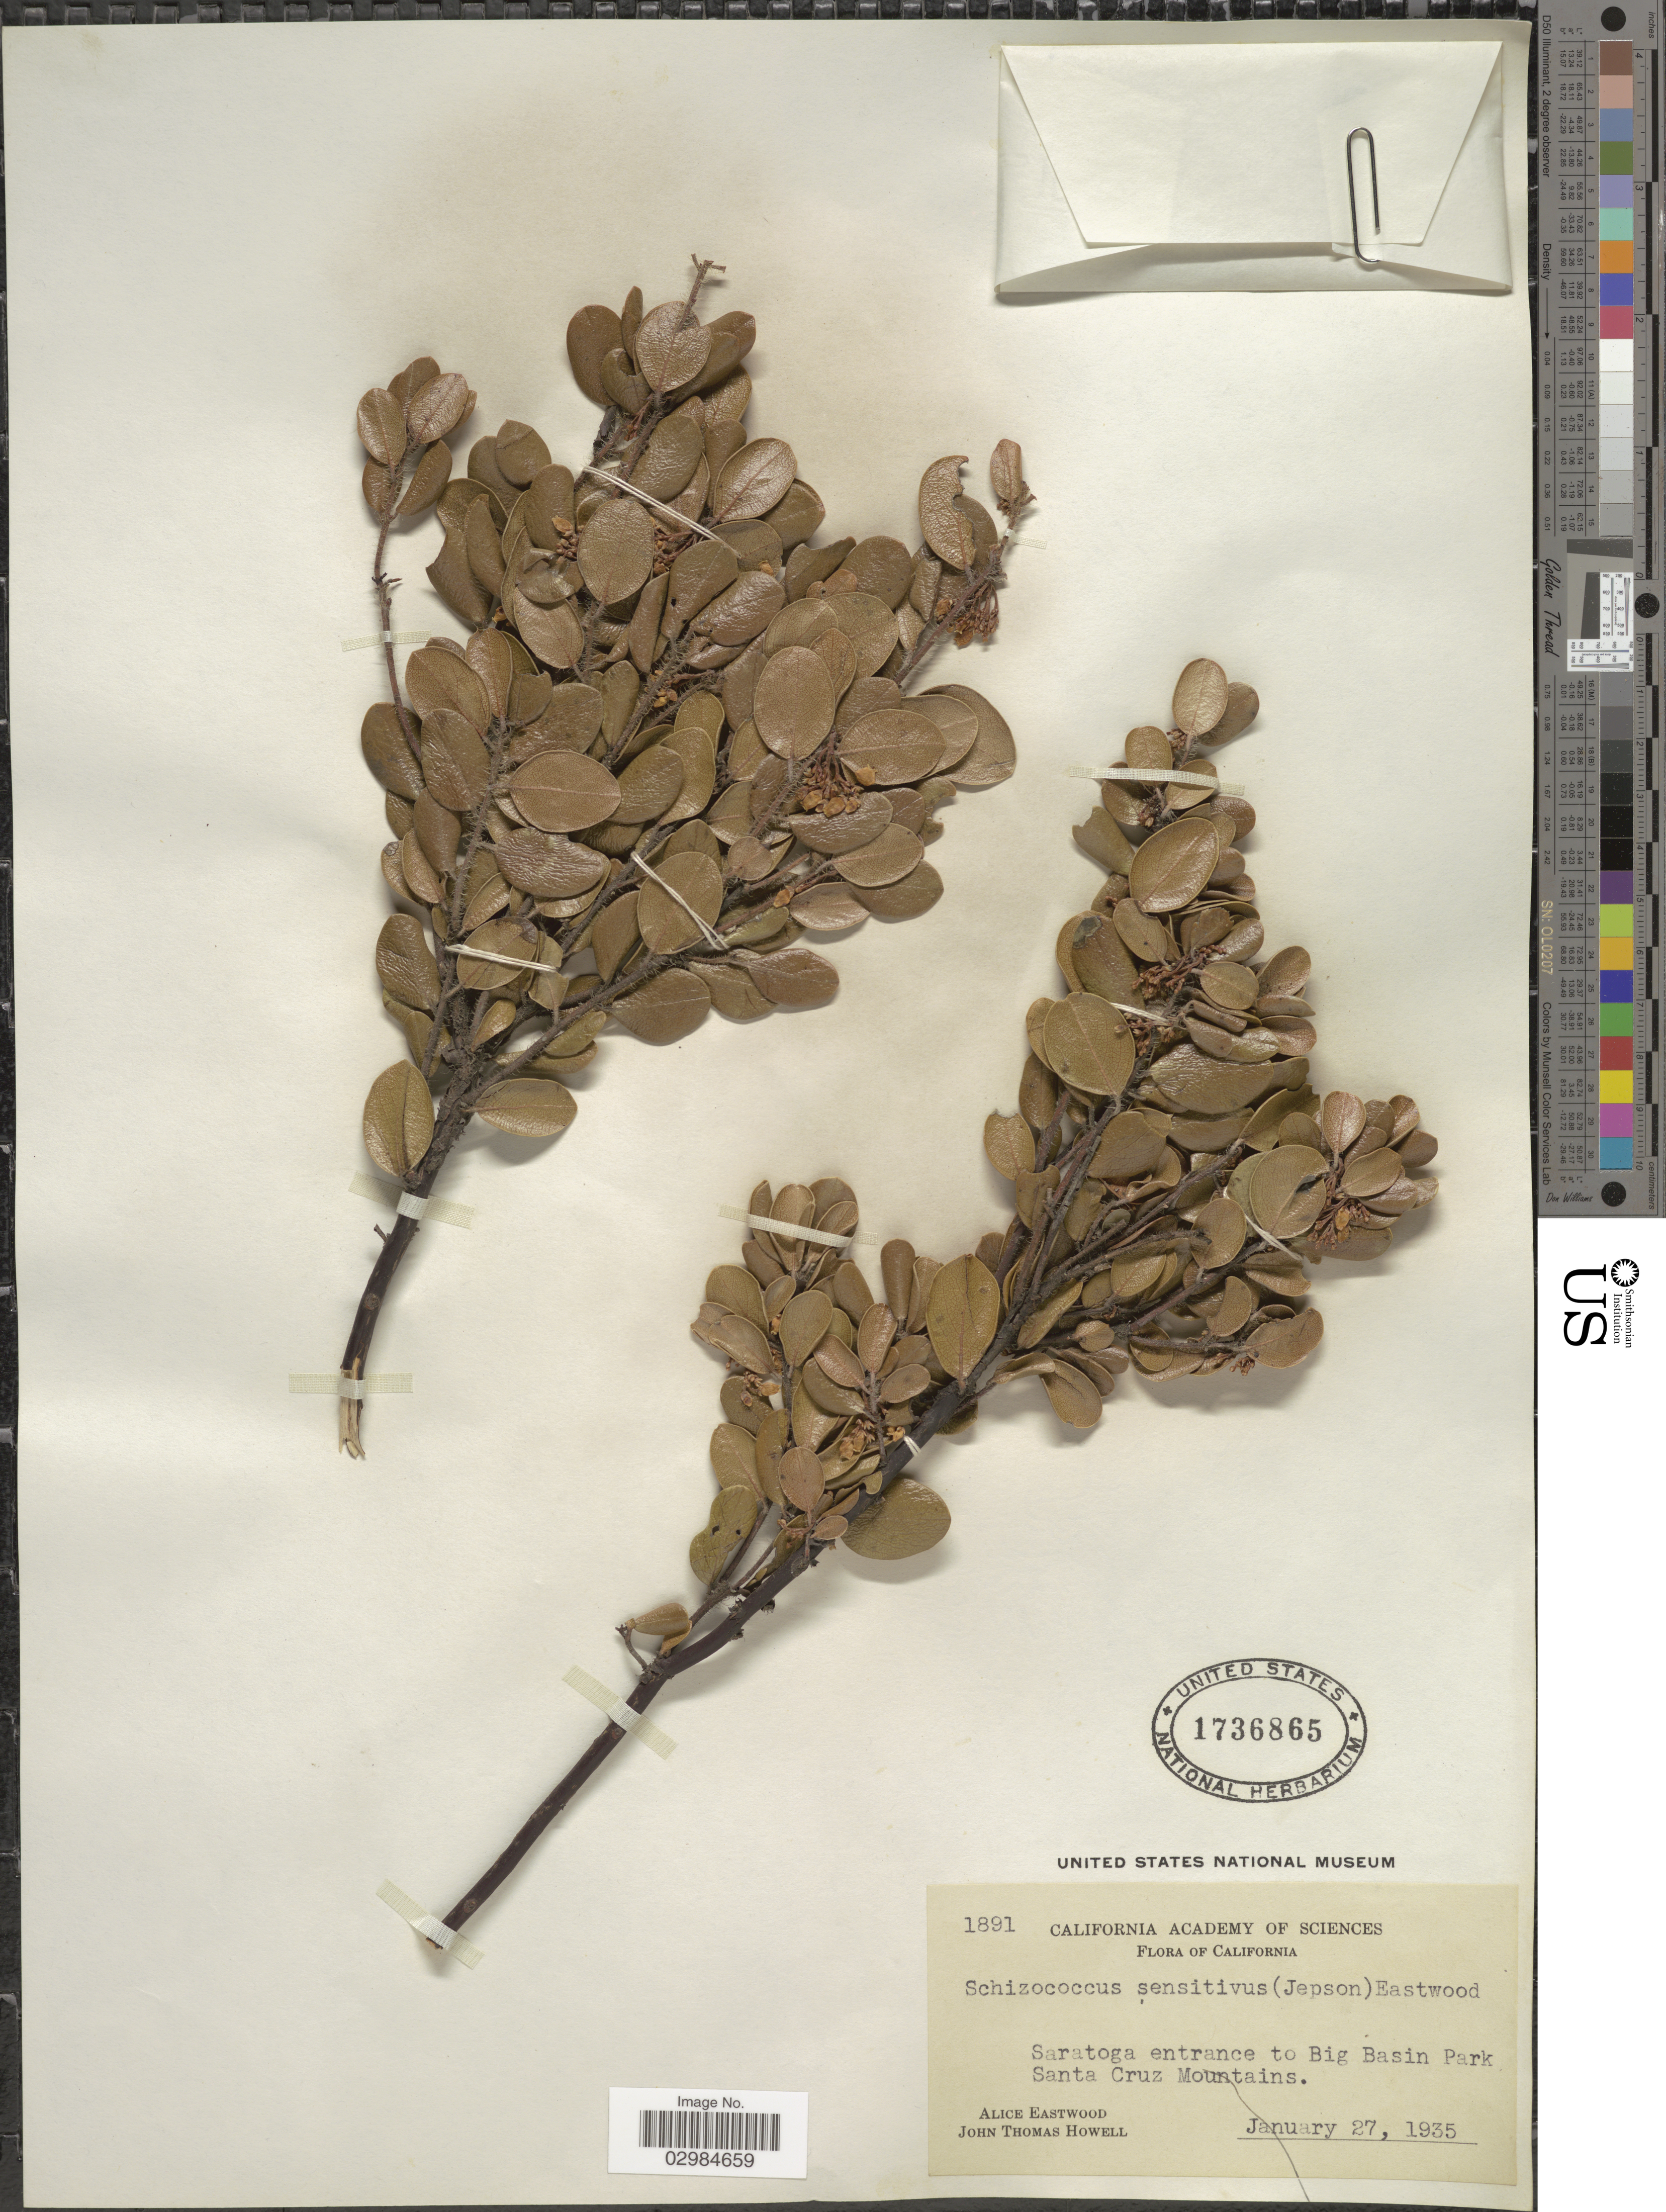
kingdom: Plantae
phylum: Tracheophyta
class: Magnoliopsida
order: Ericales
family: Ericaceae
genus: Arctostaphylos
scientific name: Arctostaphylos sensitiva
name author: Jeps.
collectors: A. Eastwood & J. T. Howell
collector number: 1891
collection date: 1935-01-27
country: United States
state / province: California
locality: Saratoga entrance to Bog Basin Park. Santa Cruz Mountains.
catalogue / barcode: US 1736865